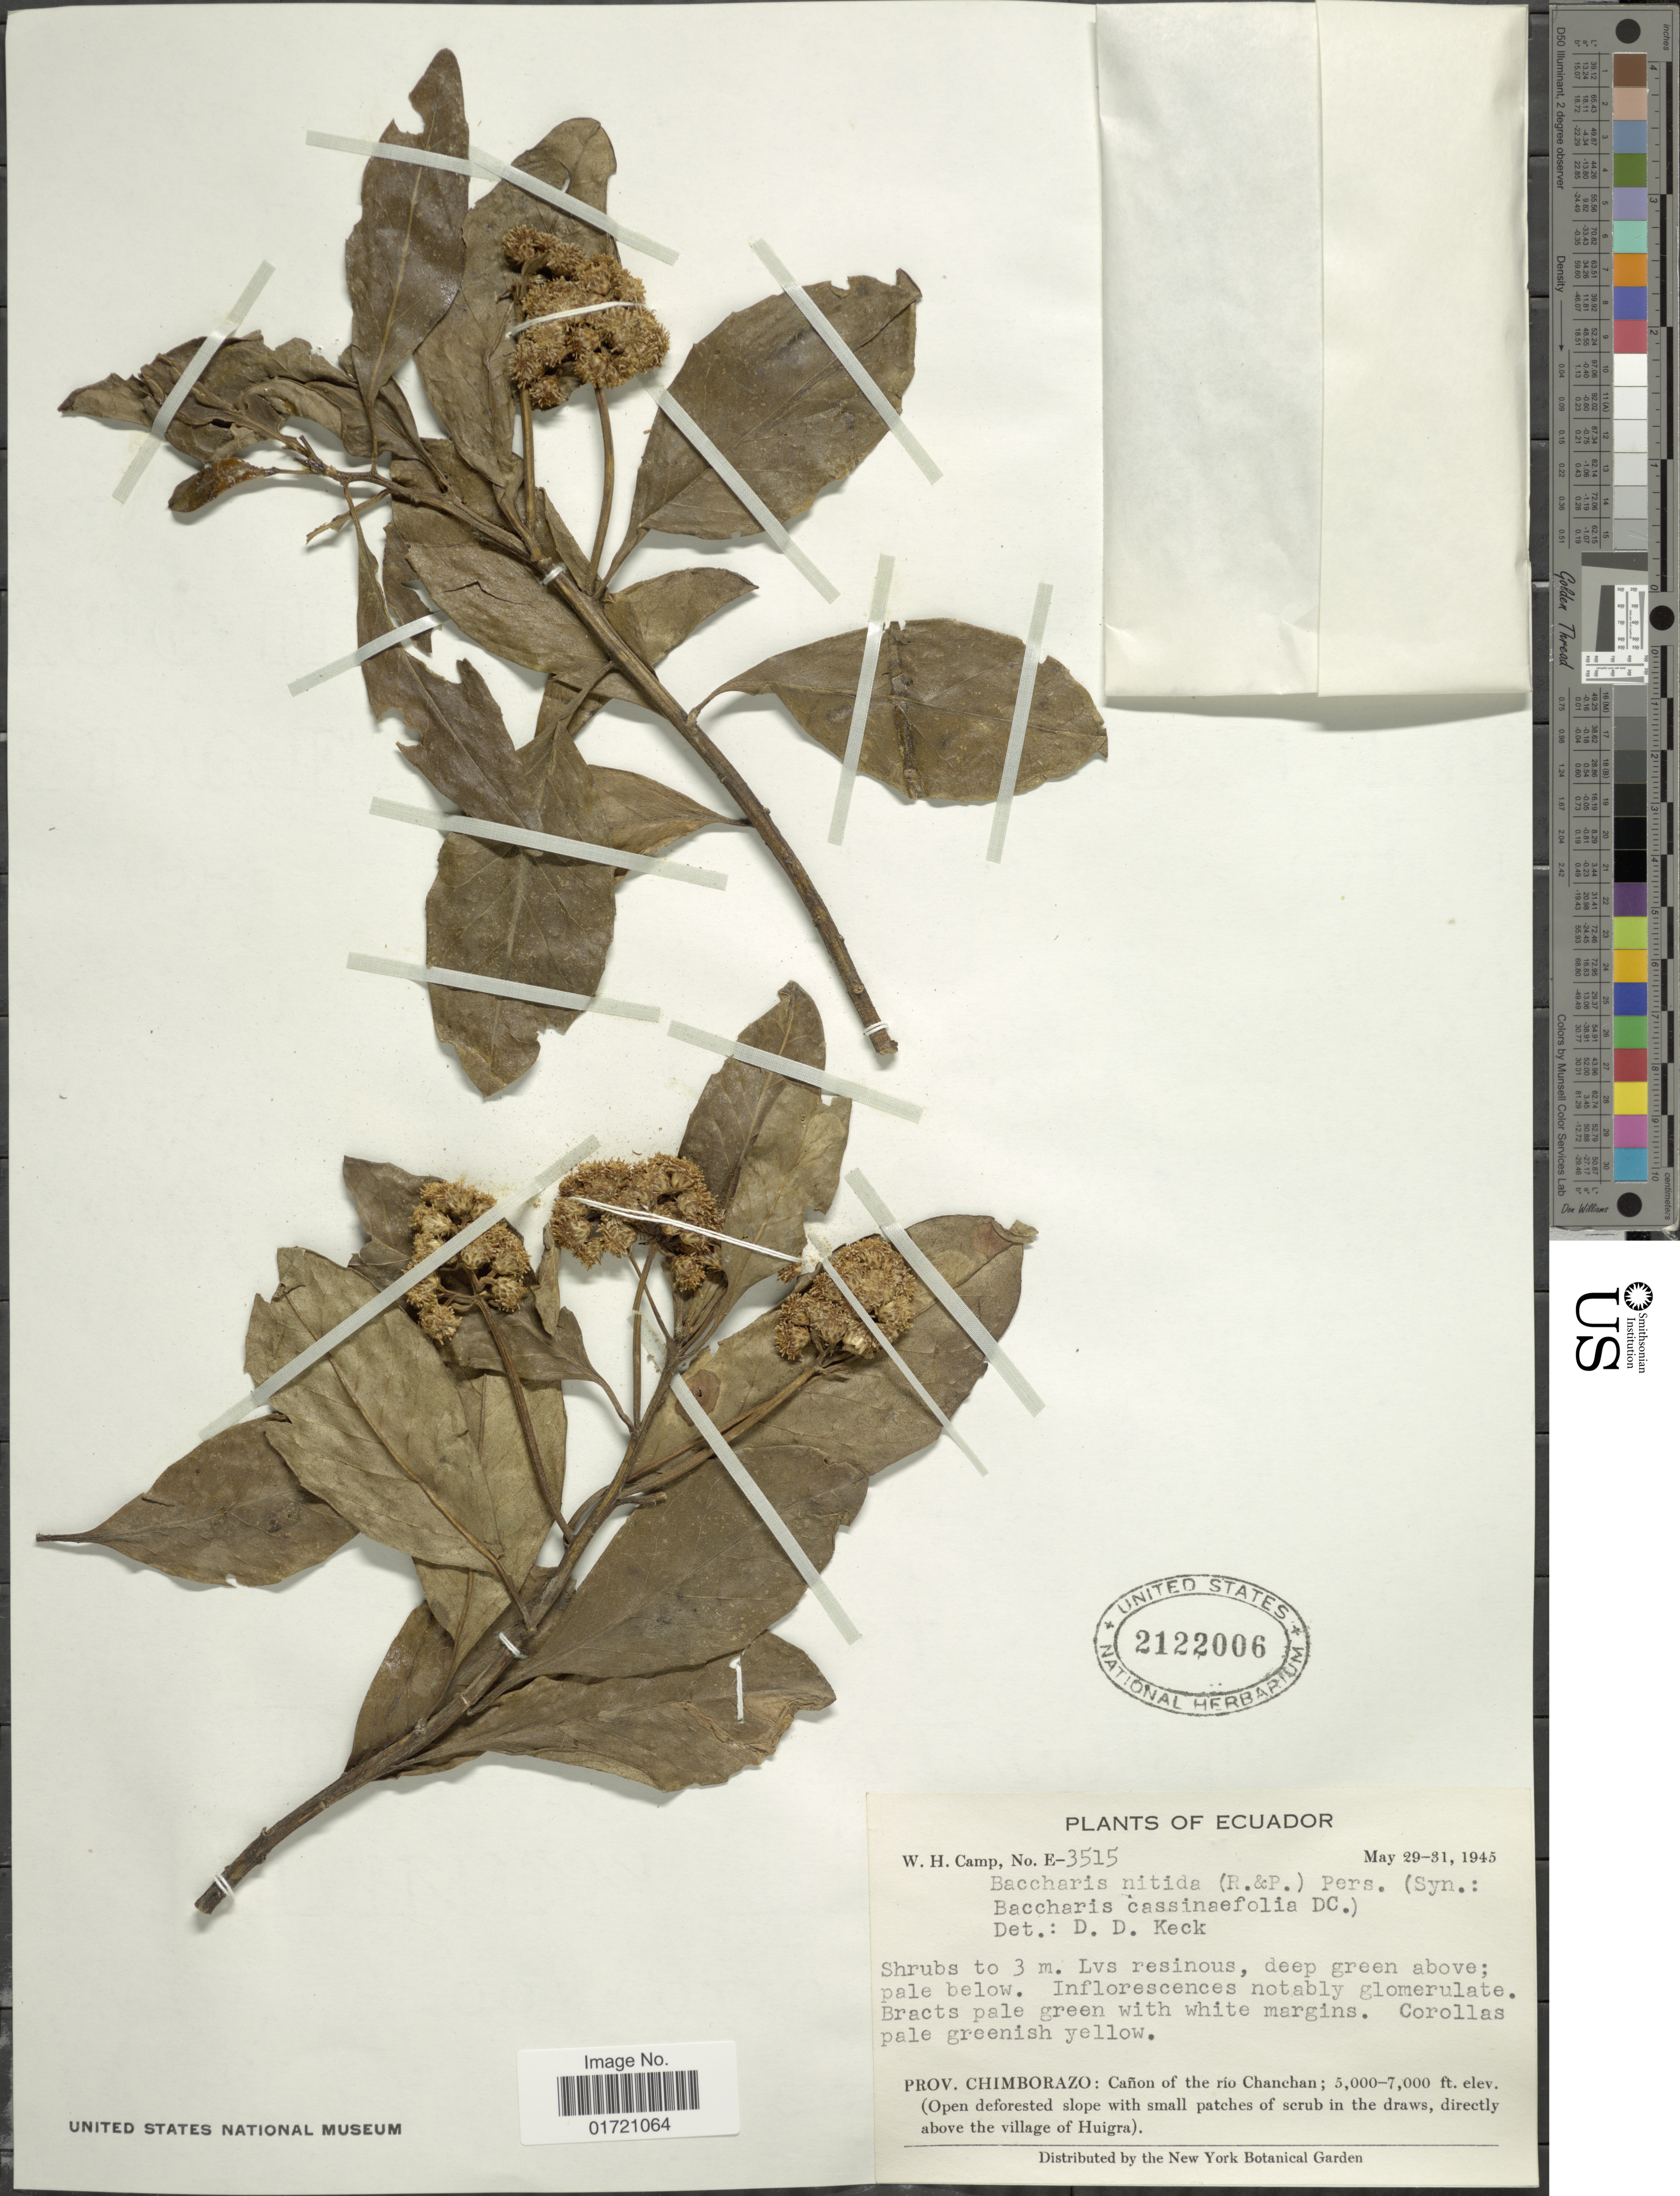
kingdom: Plantae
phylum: Tracheophyta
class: Magnoliopsida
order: Asterales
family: Asteraceae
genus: Baccharis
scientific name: Baccharis nitida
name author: (Ruiz & Pav.) Pers.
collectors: W. H. Camp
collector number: E-3515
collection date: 1945-05-29/1945-05-31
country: Ecuador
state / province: Chimborazo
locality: Prov. Chimborazo: Cañon of the río Chanchan (Open deforested slope with small patches of scrub in the draws, directly above the village of Huigra).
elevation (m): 1524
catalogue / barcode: US 2122006